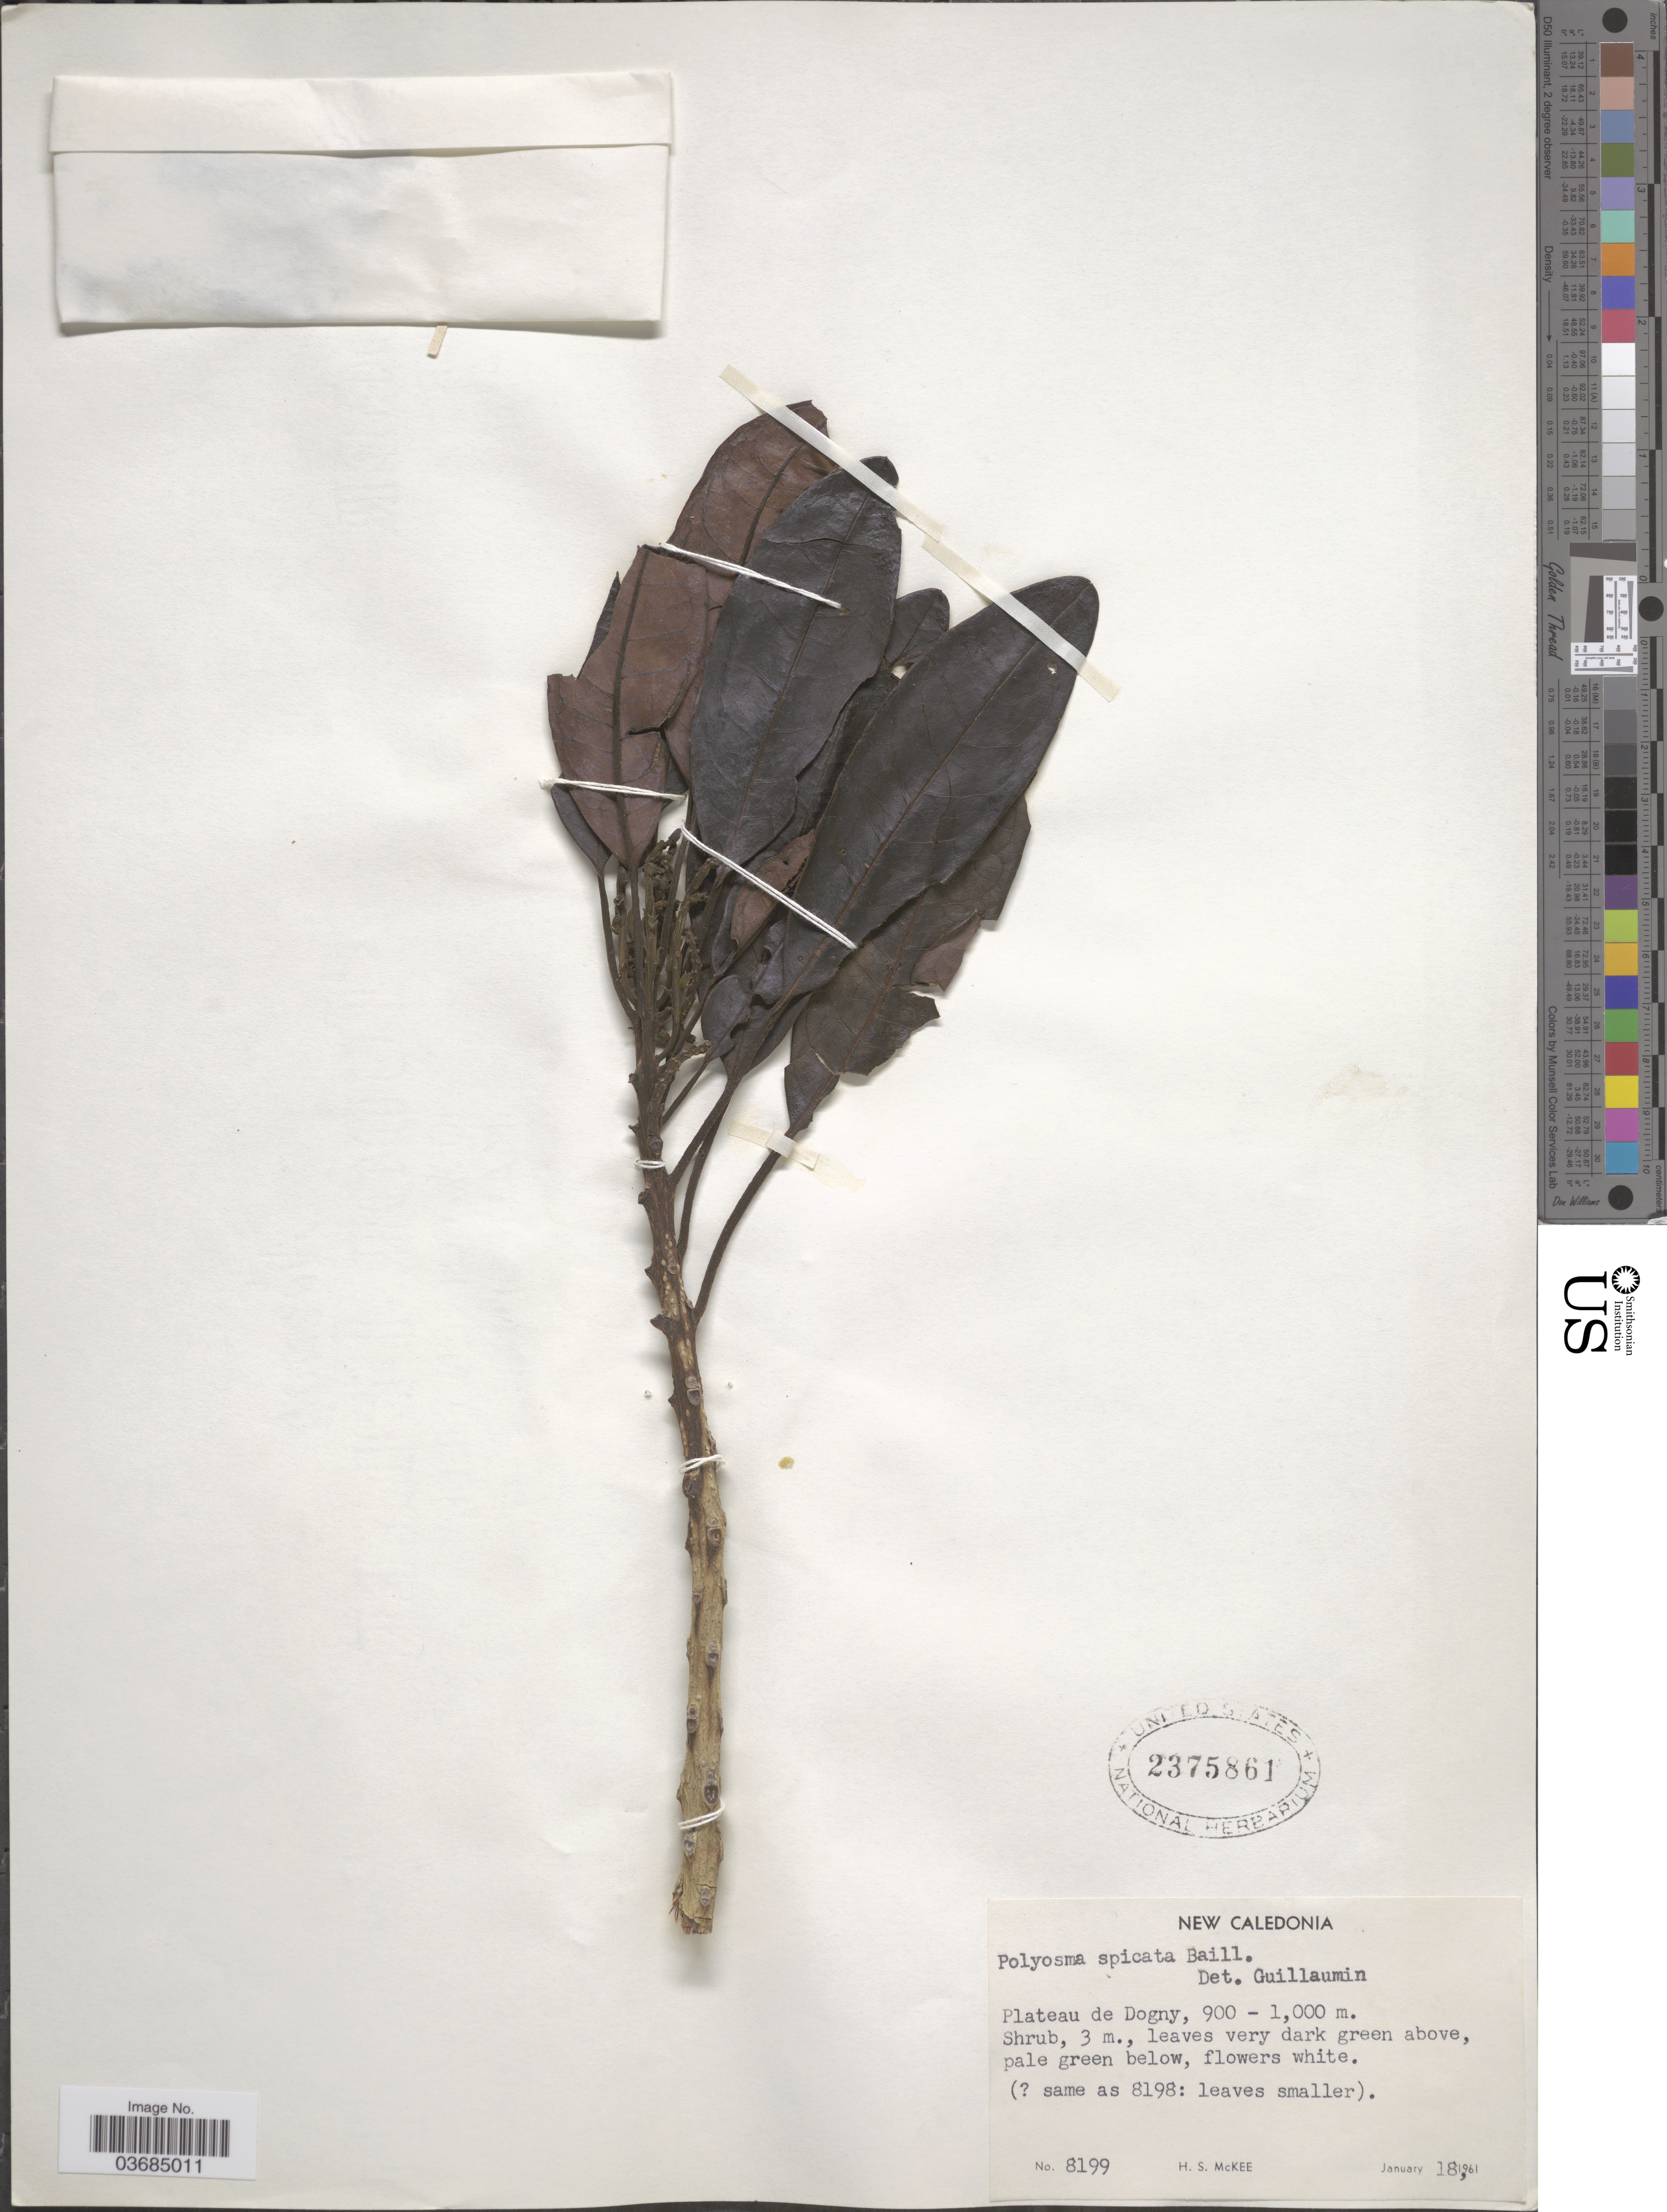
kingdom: Plantae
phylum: Tracheophyta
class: Magnoliopsida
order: Escalloniales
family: Escalloniaceae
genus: Polyosma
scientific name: Polyosma spicata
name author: Baill.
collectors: H. S. McKee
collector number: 8199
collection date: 1961-01-18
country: New Caledonia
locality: Plateau de Dogny.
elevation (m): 900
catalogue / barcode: US 2375861